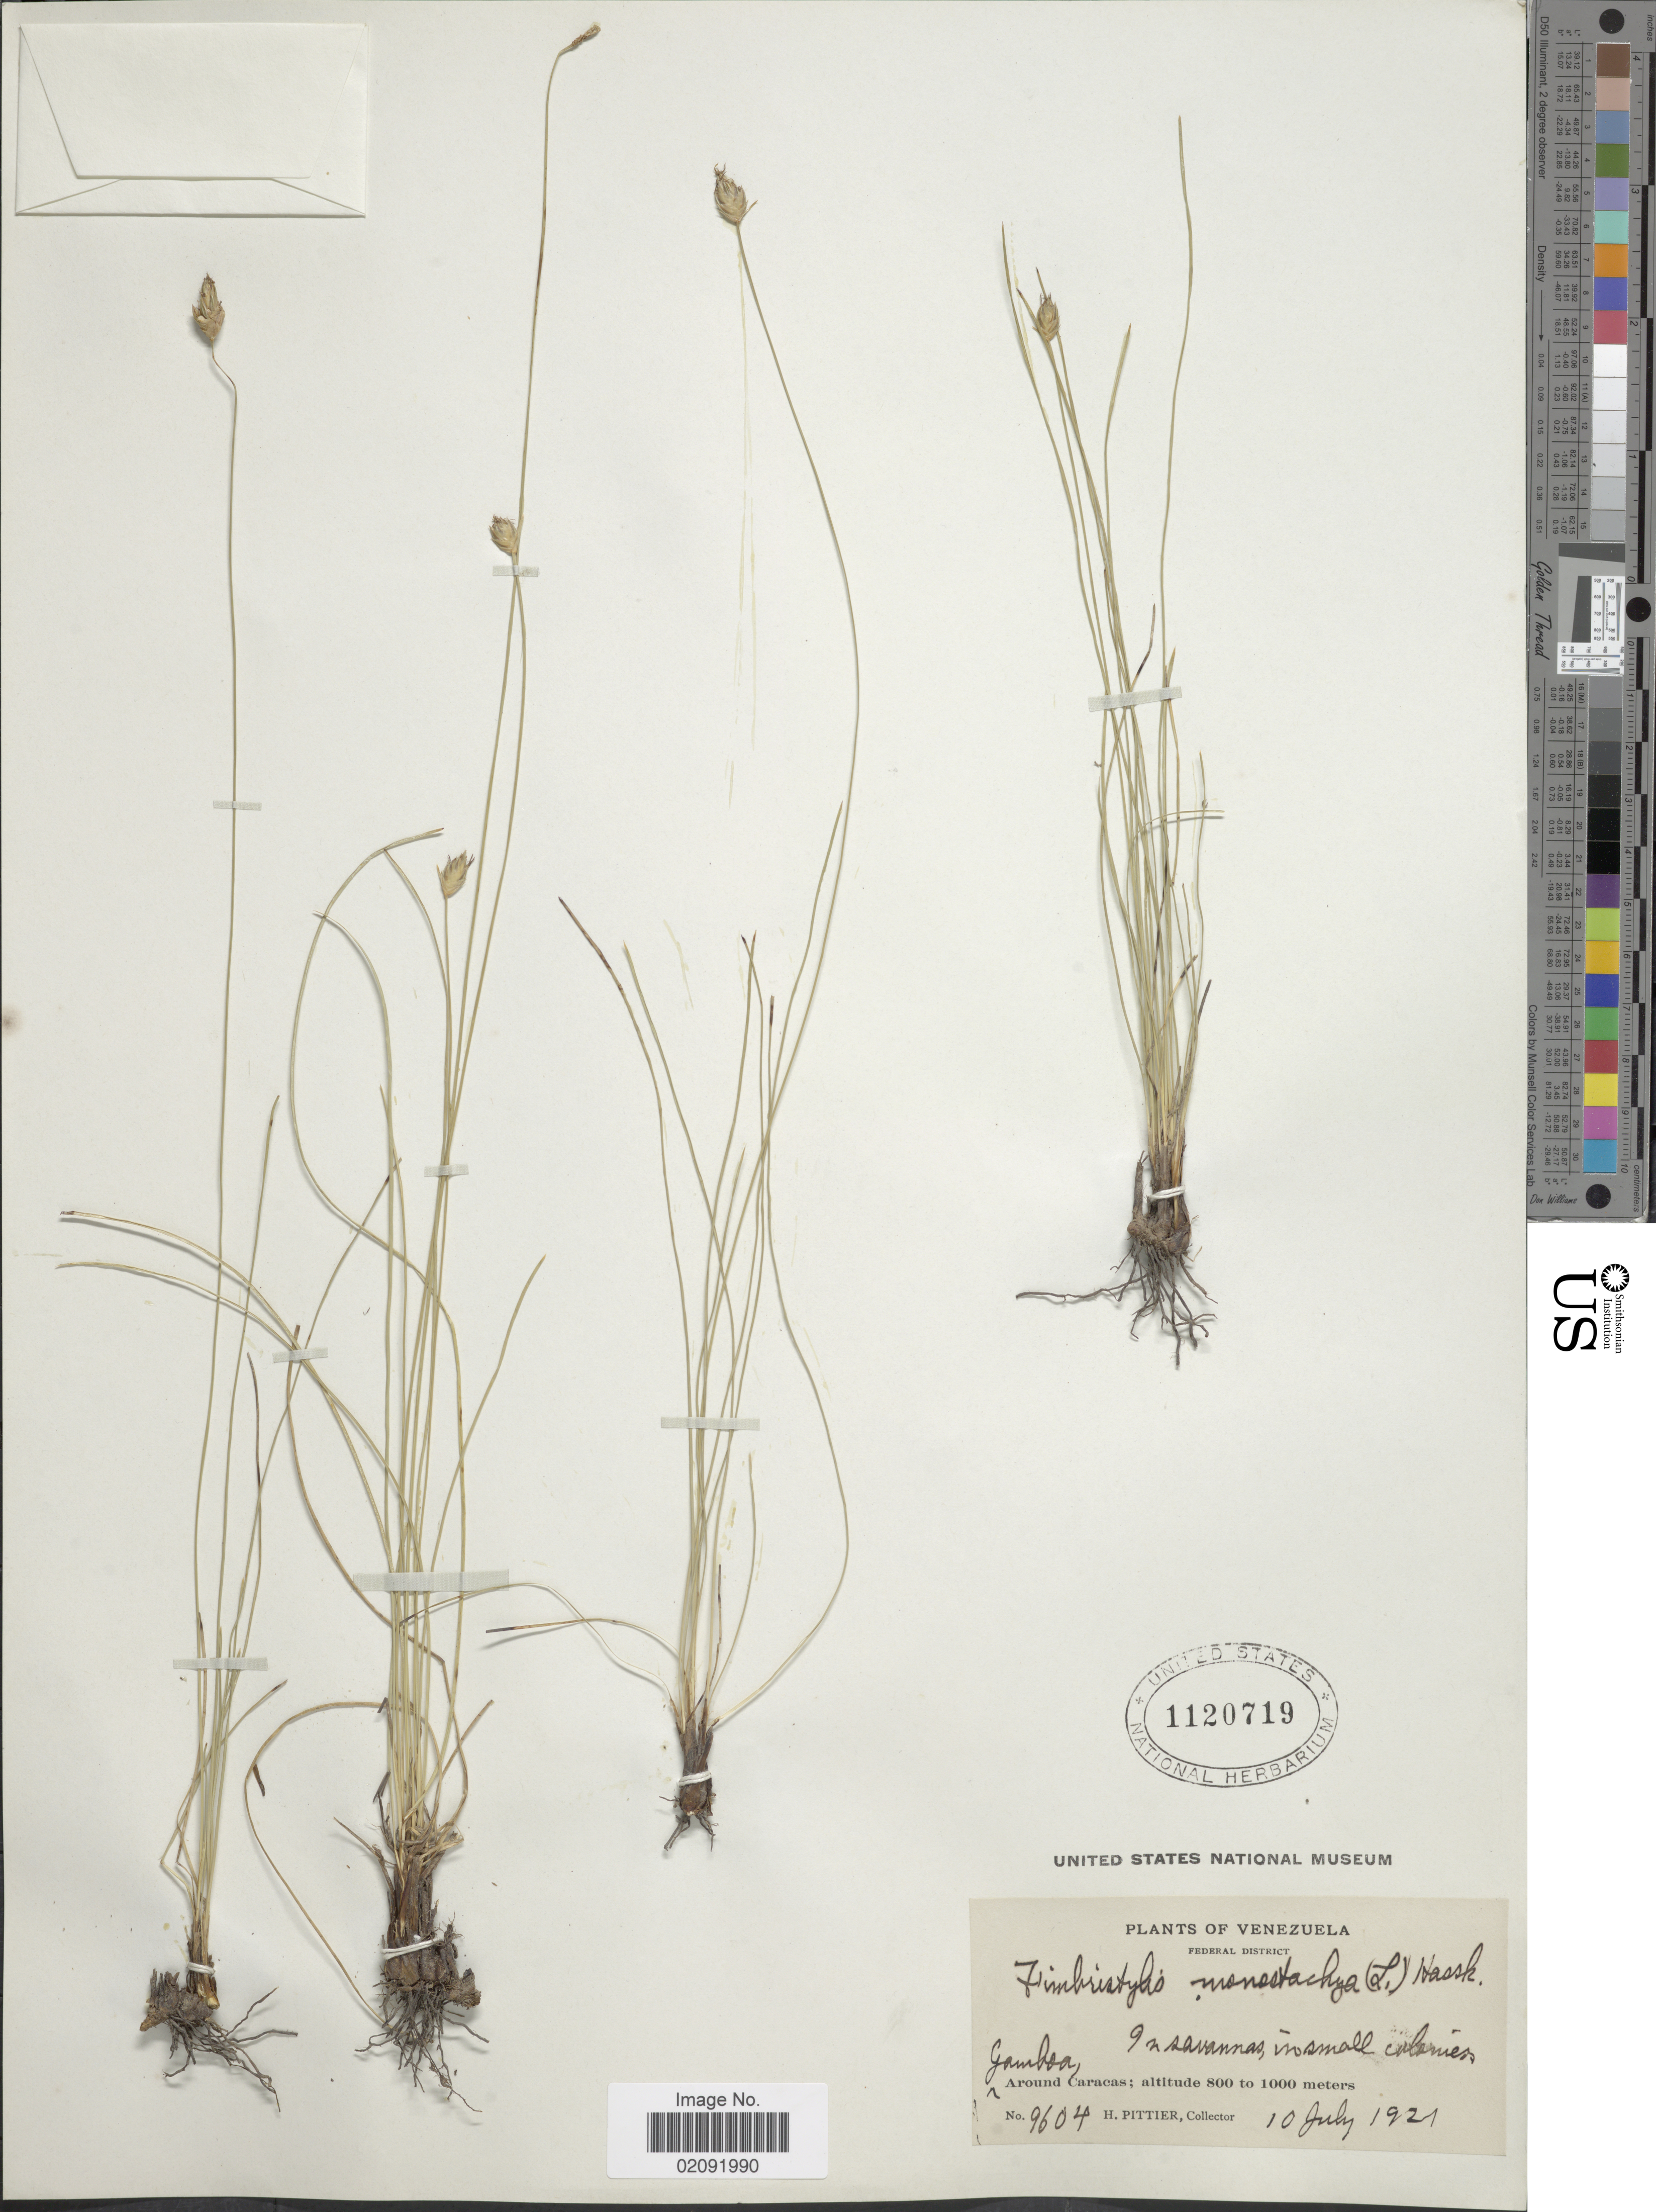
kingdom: Plantae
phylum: Tracheophyta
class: Liliopsida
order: Poales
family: Cyperaceae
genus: Abildgaardia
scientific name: Abildgaardia ovata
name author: (Burm. f.) Kral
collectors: H. F. Pittier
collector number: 9604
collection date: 1921-07-10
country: Venezuela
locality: Gamboa, around Caracas.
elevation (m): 800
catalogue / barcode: US 1120719